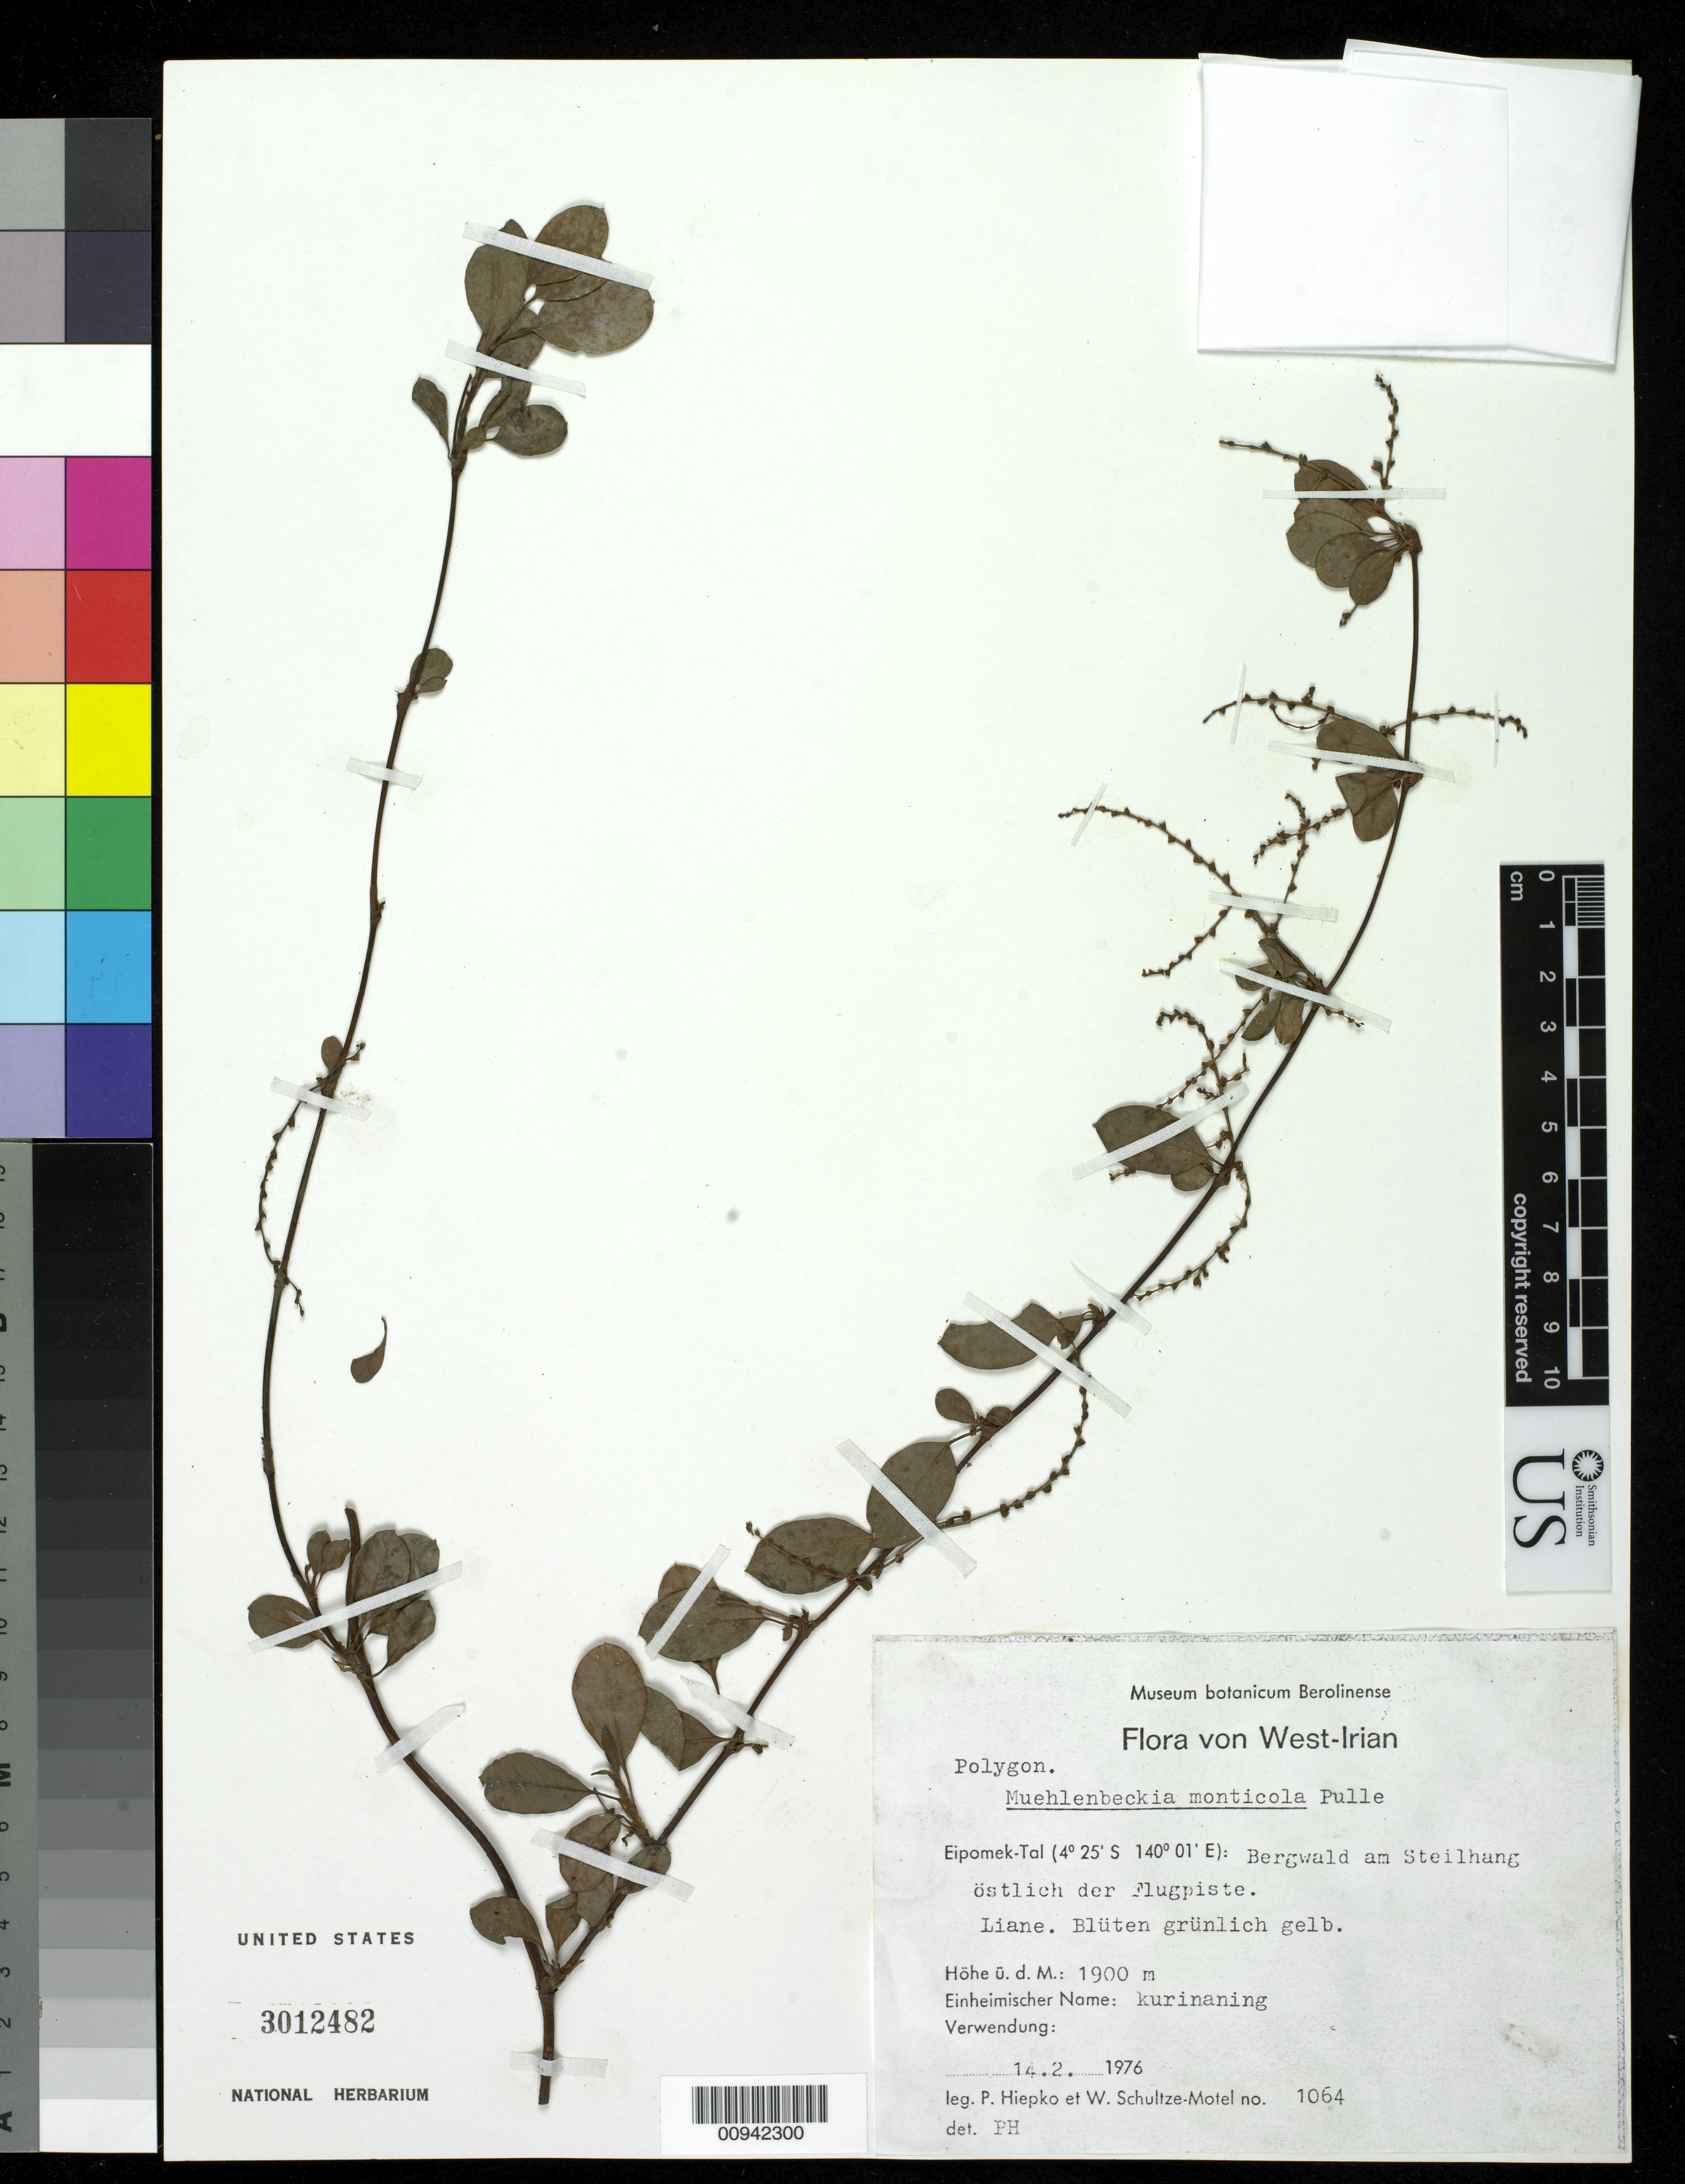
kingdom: Plantae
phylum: Tracheophyta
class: Magnoliopsida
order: Caryophyllales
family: Polygonaceae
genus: Muehlenbeckia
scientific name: Muehlenbeckia monticola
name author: Pulle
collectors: P. H. Hiepko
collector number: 1064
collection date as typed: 14 Feb 1976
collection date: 1976-02-14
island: Island Unknown or uncertain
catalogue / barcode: US 3012482